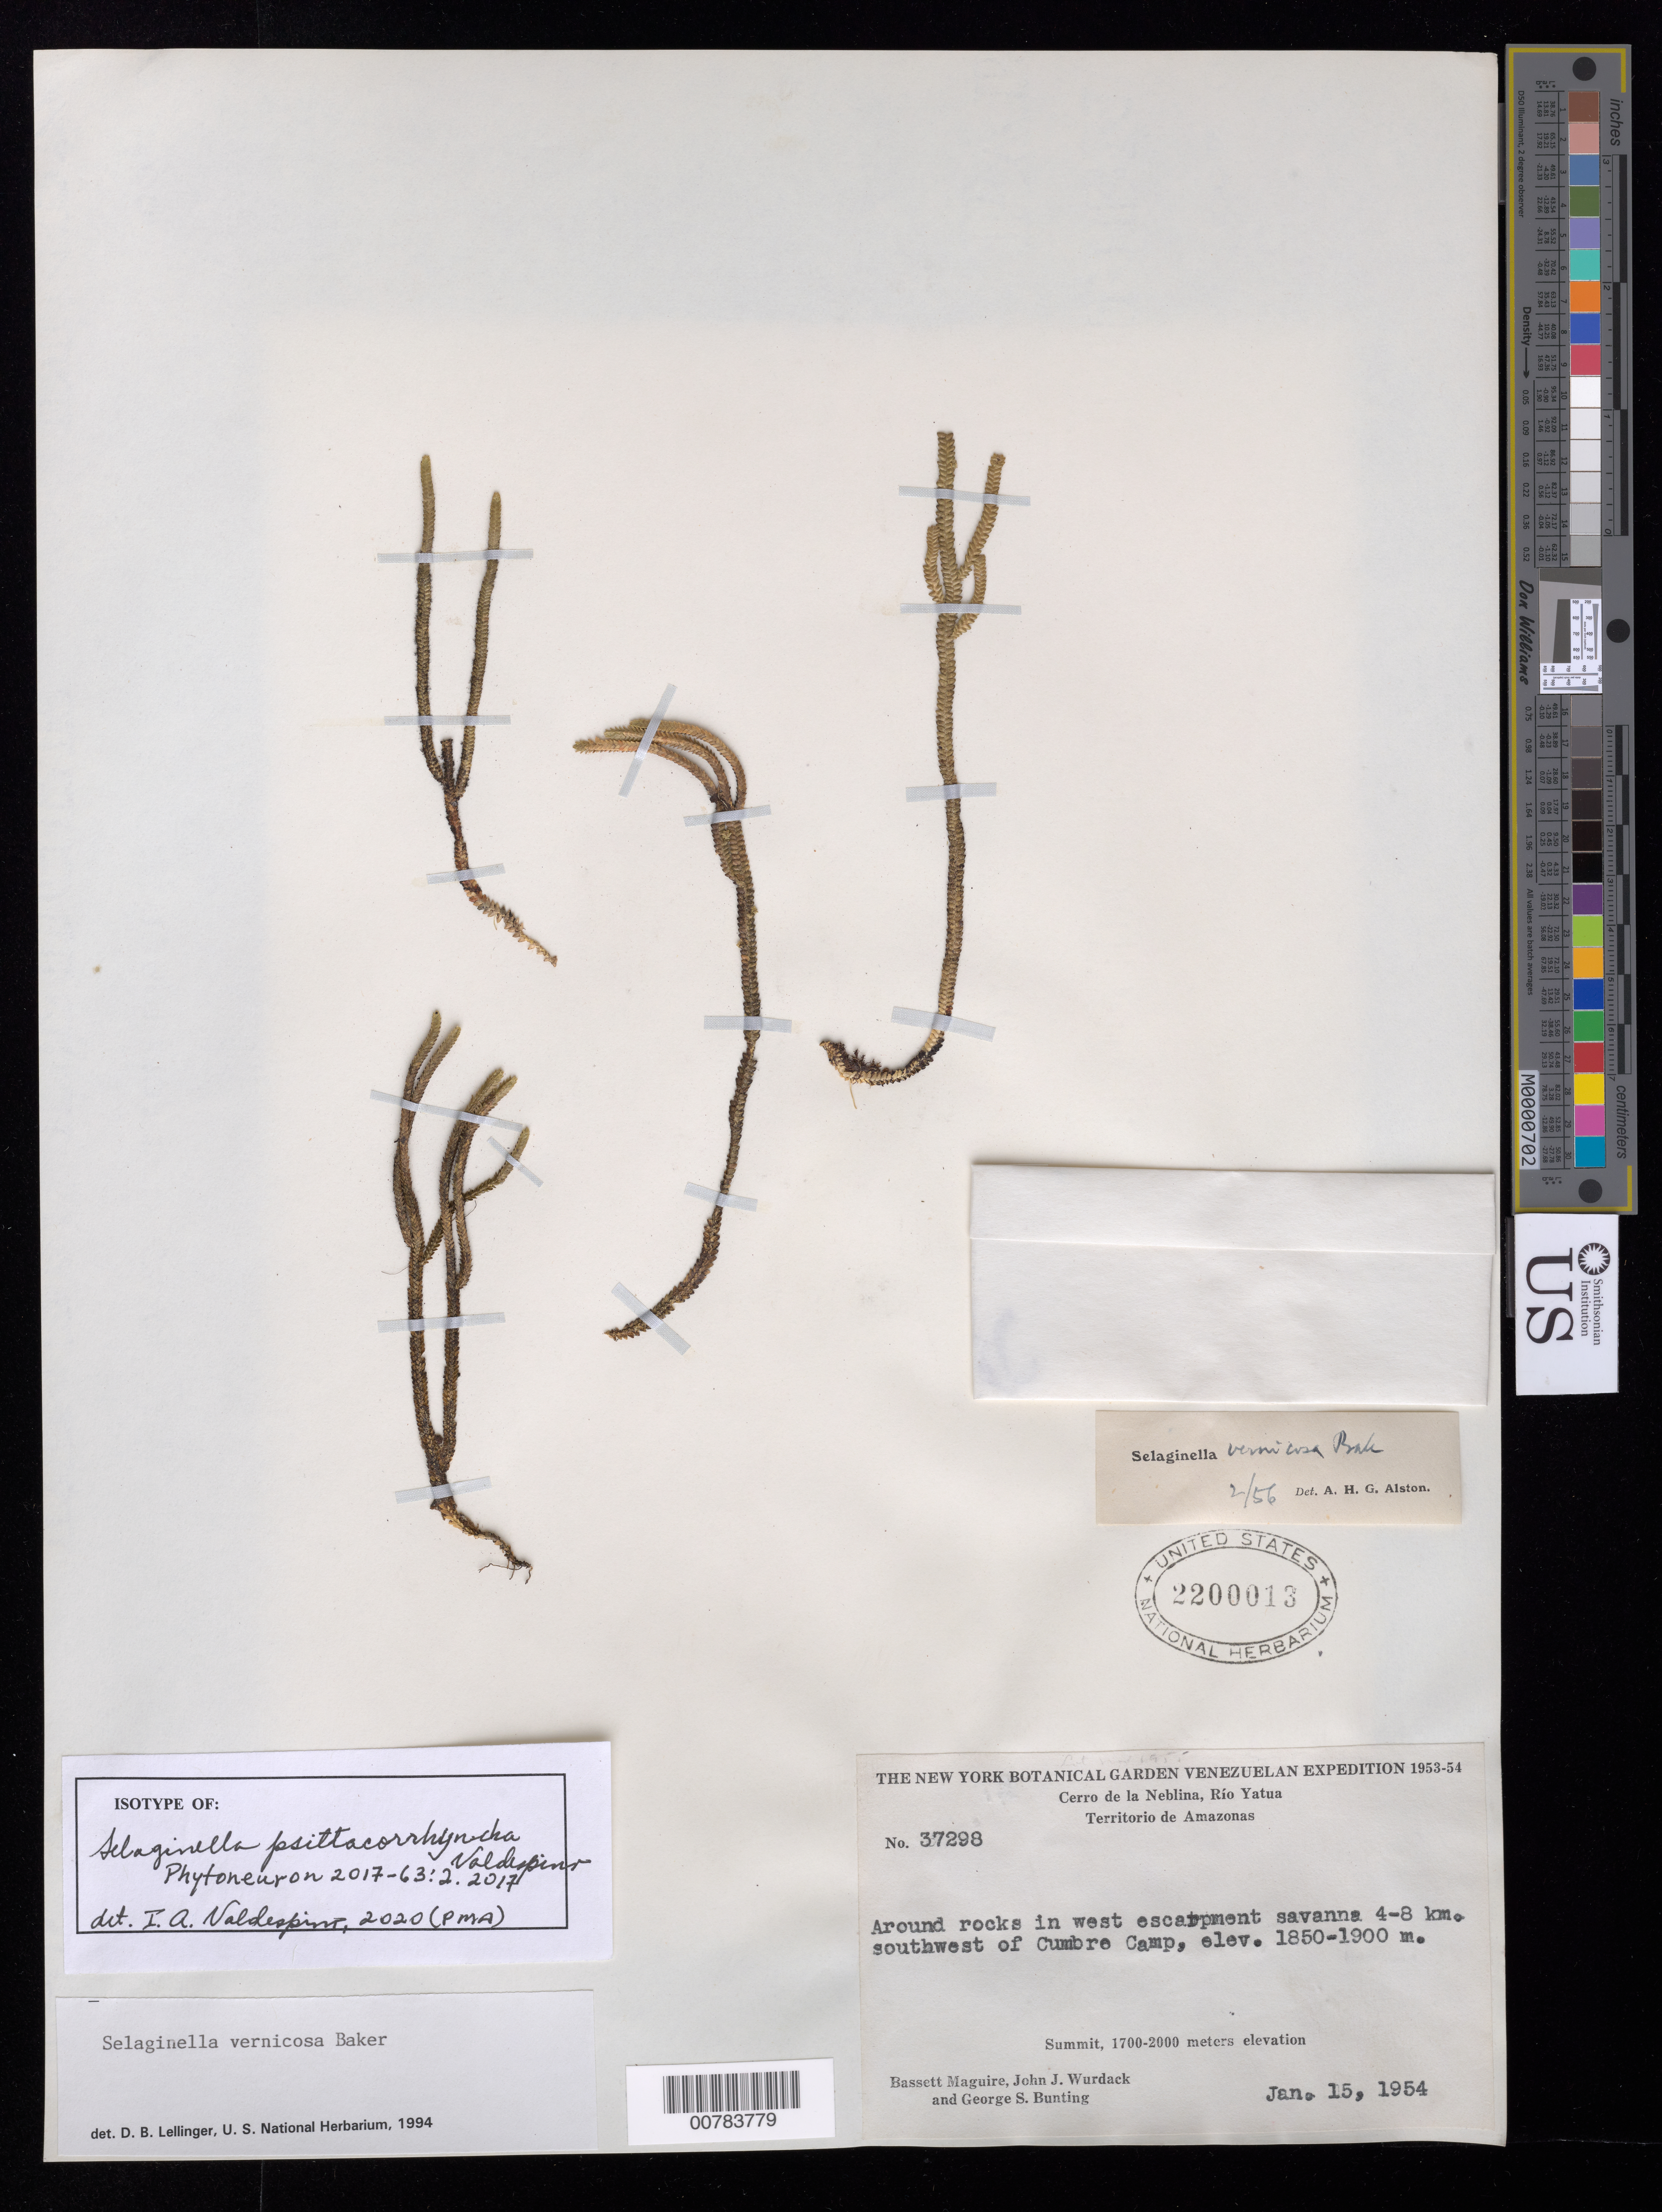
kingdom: Plantae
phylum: Tracheophyta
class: Lycopodiopsida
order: Selaginellales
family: Selaginellaceae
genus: Selaginella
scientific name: Selaginella psittacorrhyncha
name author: Valdespino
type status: Isotype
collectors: B. Maguire, J. J. Wurdack & G. S. Bunting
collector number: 37298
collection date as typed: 15-Jan-54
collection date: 1954-01-15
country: Venezuela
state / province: Amazonas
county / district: Río Negro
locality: Cerro de la Neblina, Río Yatua, 4-8 km SW of Cumbre Camp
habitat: Around rocks in wet escarpment savanna, summit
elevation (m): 1700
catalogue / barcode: US 2200013